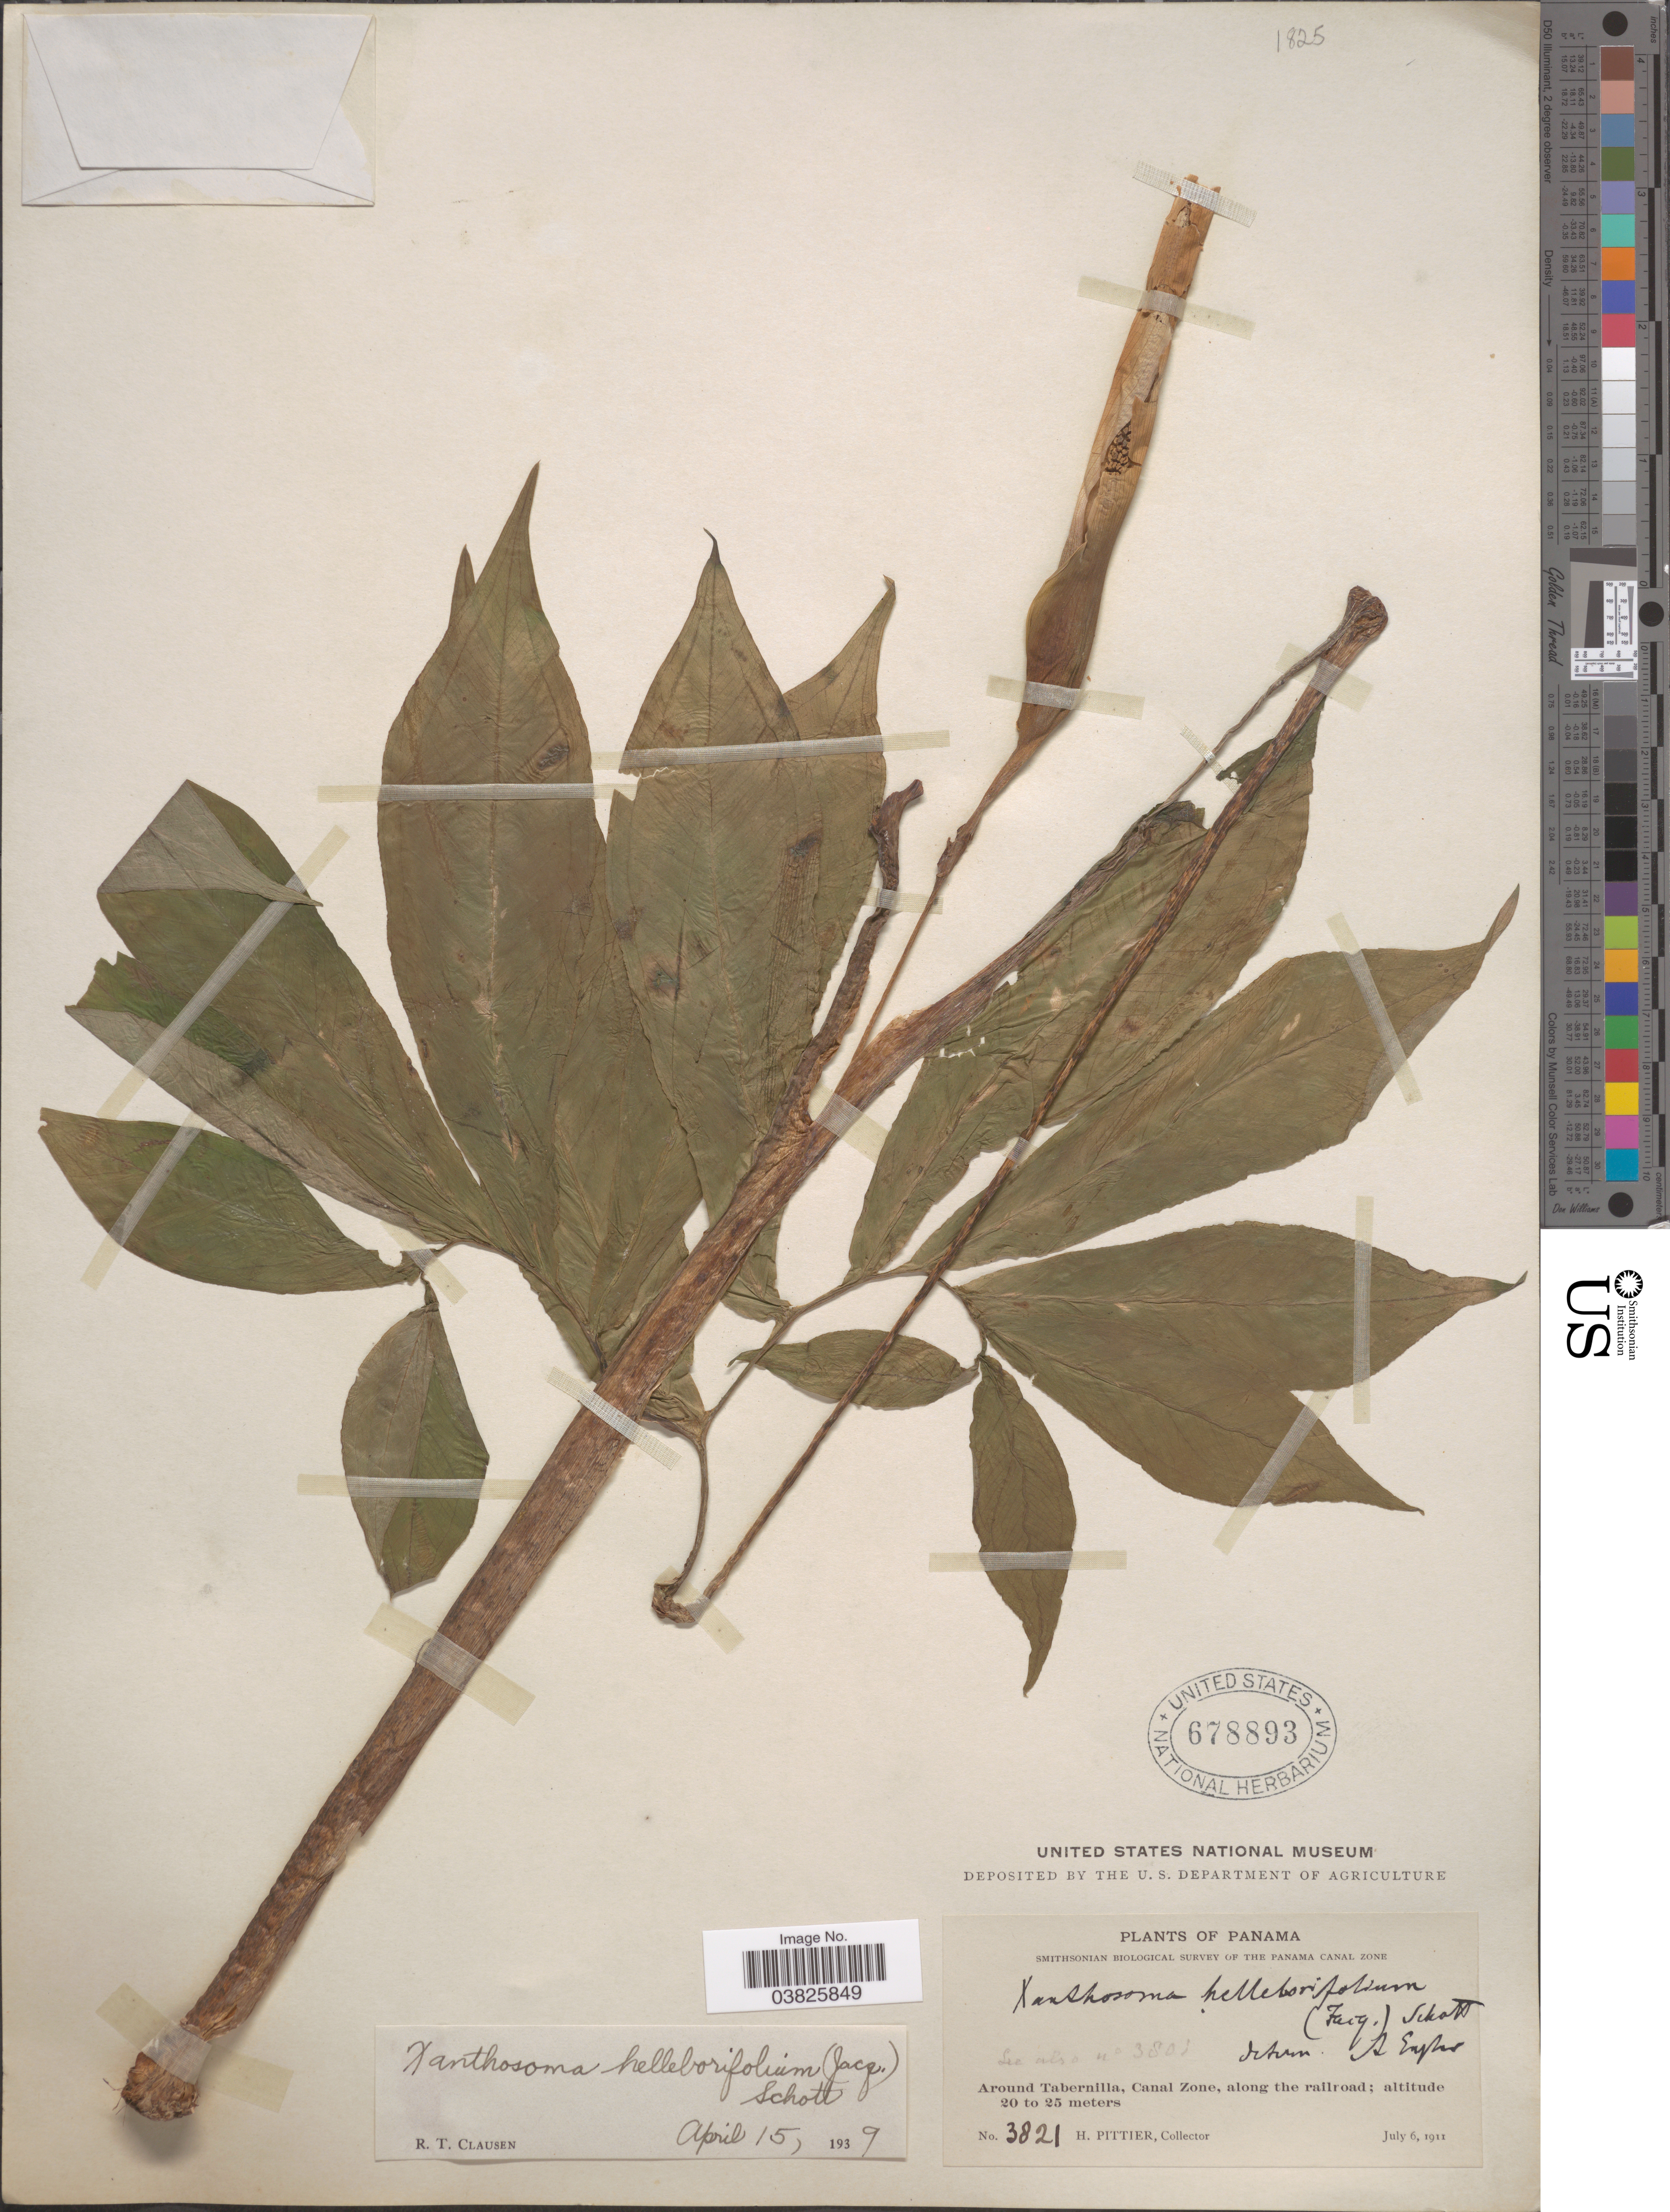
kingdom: Plantae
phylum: Tracheophyta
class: Liliopsida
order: Alismatales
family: Araceae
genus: Xanthosoma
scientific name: Xanthosoma helleborifolium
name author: (Jacq.) Schott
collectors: H. F. Pittier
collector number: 3821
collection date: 1911-07-06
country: Panama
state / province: Colón / Panamá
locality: Around Tabernilla, Canal Zone, along the railroad.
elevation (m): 20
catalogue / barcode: US 678893